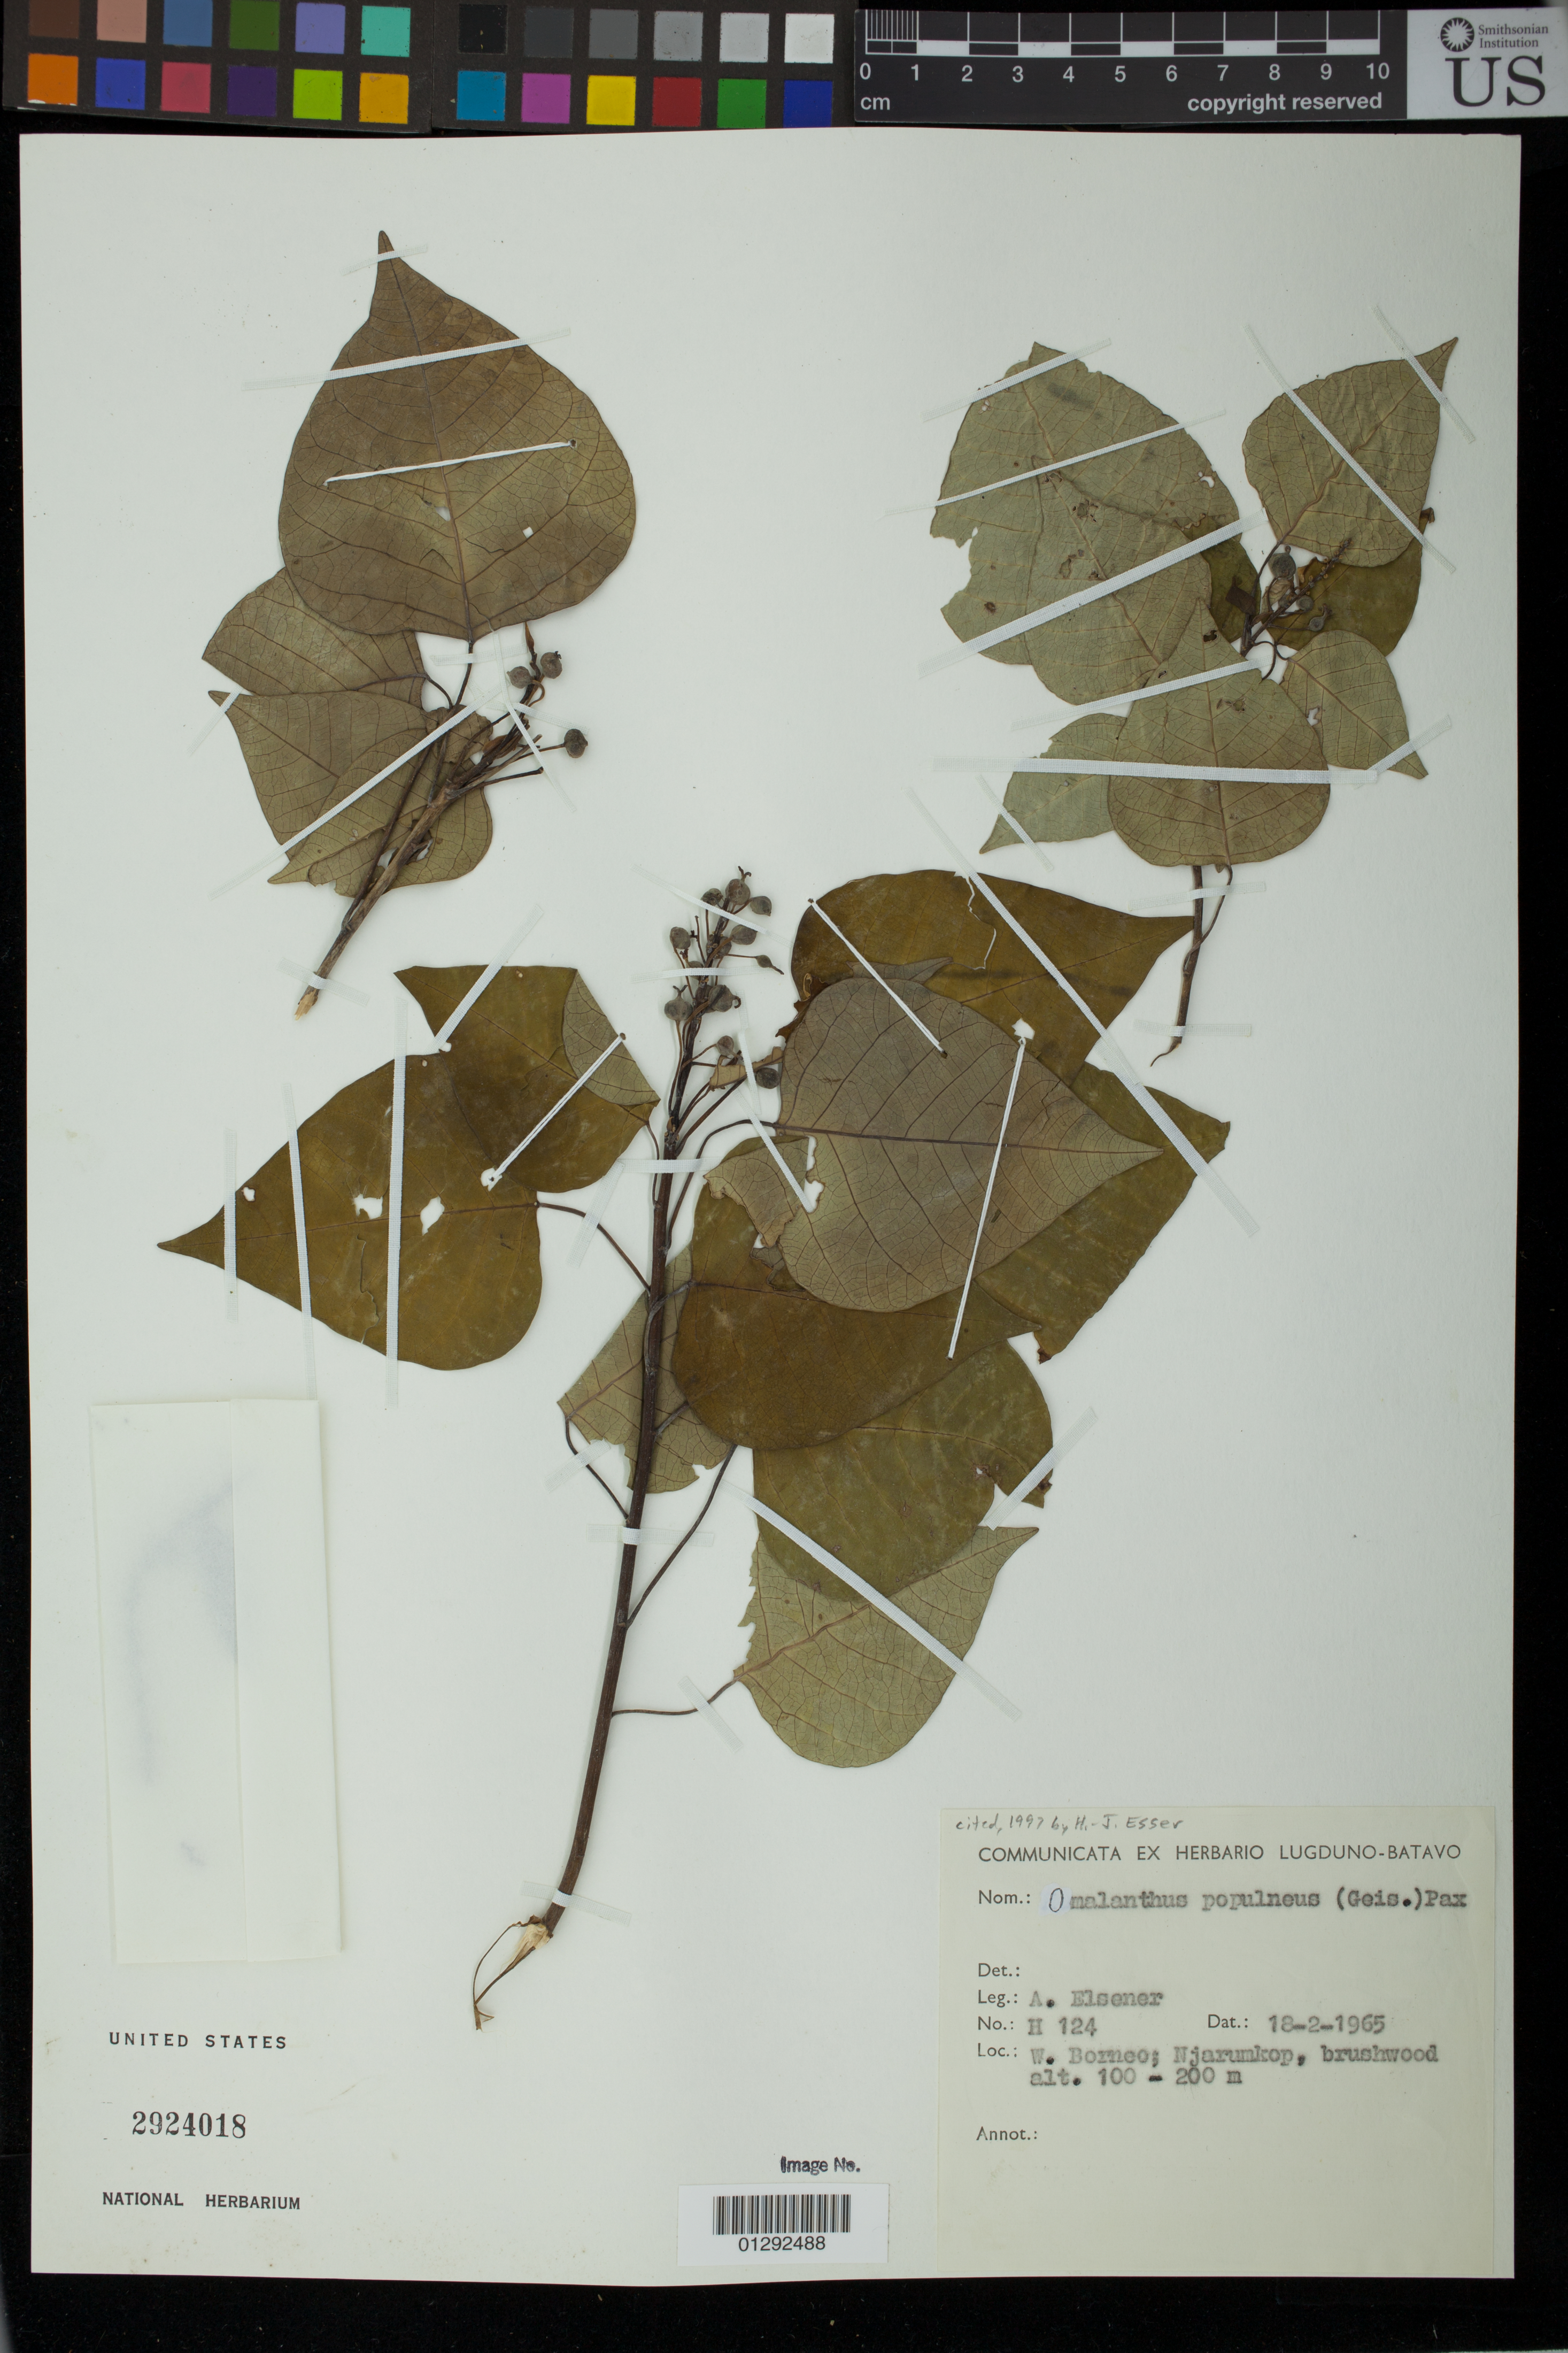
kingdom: Plantae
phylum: Tracheophyta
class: Magnoliopsida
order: Malpighiales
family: Euphorbiaceae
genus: Homalanthus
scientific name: Homalanthus populneus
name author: (Geiseler) Kuntze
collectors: A. Elsener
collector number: H 124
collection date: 1965-02-18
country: Indonesia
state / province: Kalimantan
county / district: Kalimantan Barat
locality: W. Borneo; Njarumkop (Nyarumkop), brushwood.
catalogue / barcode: US 2924018